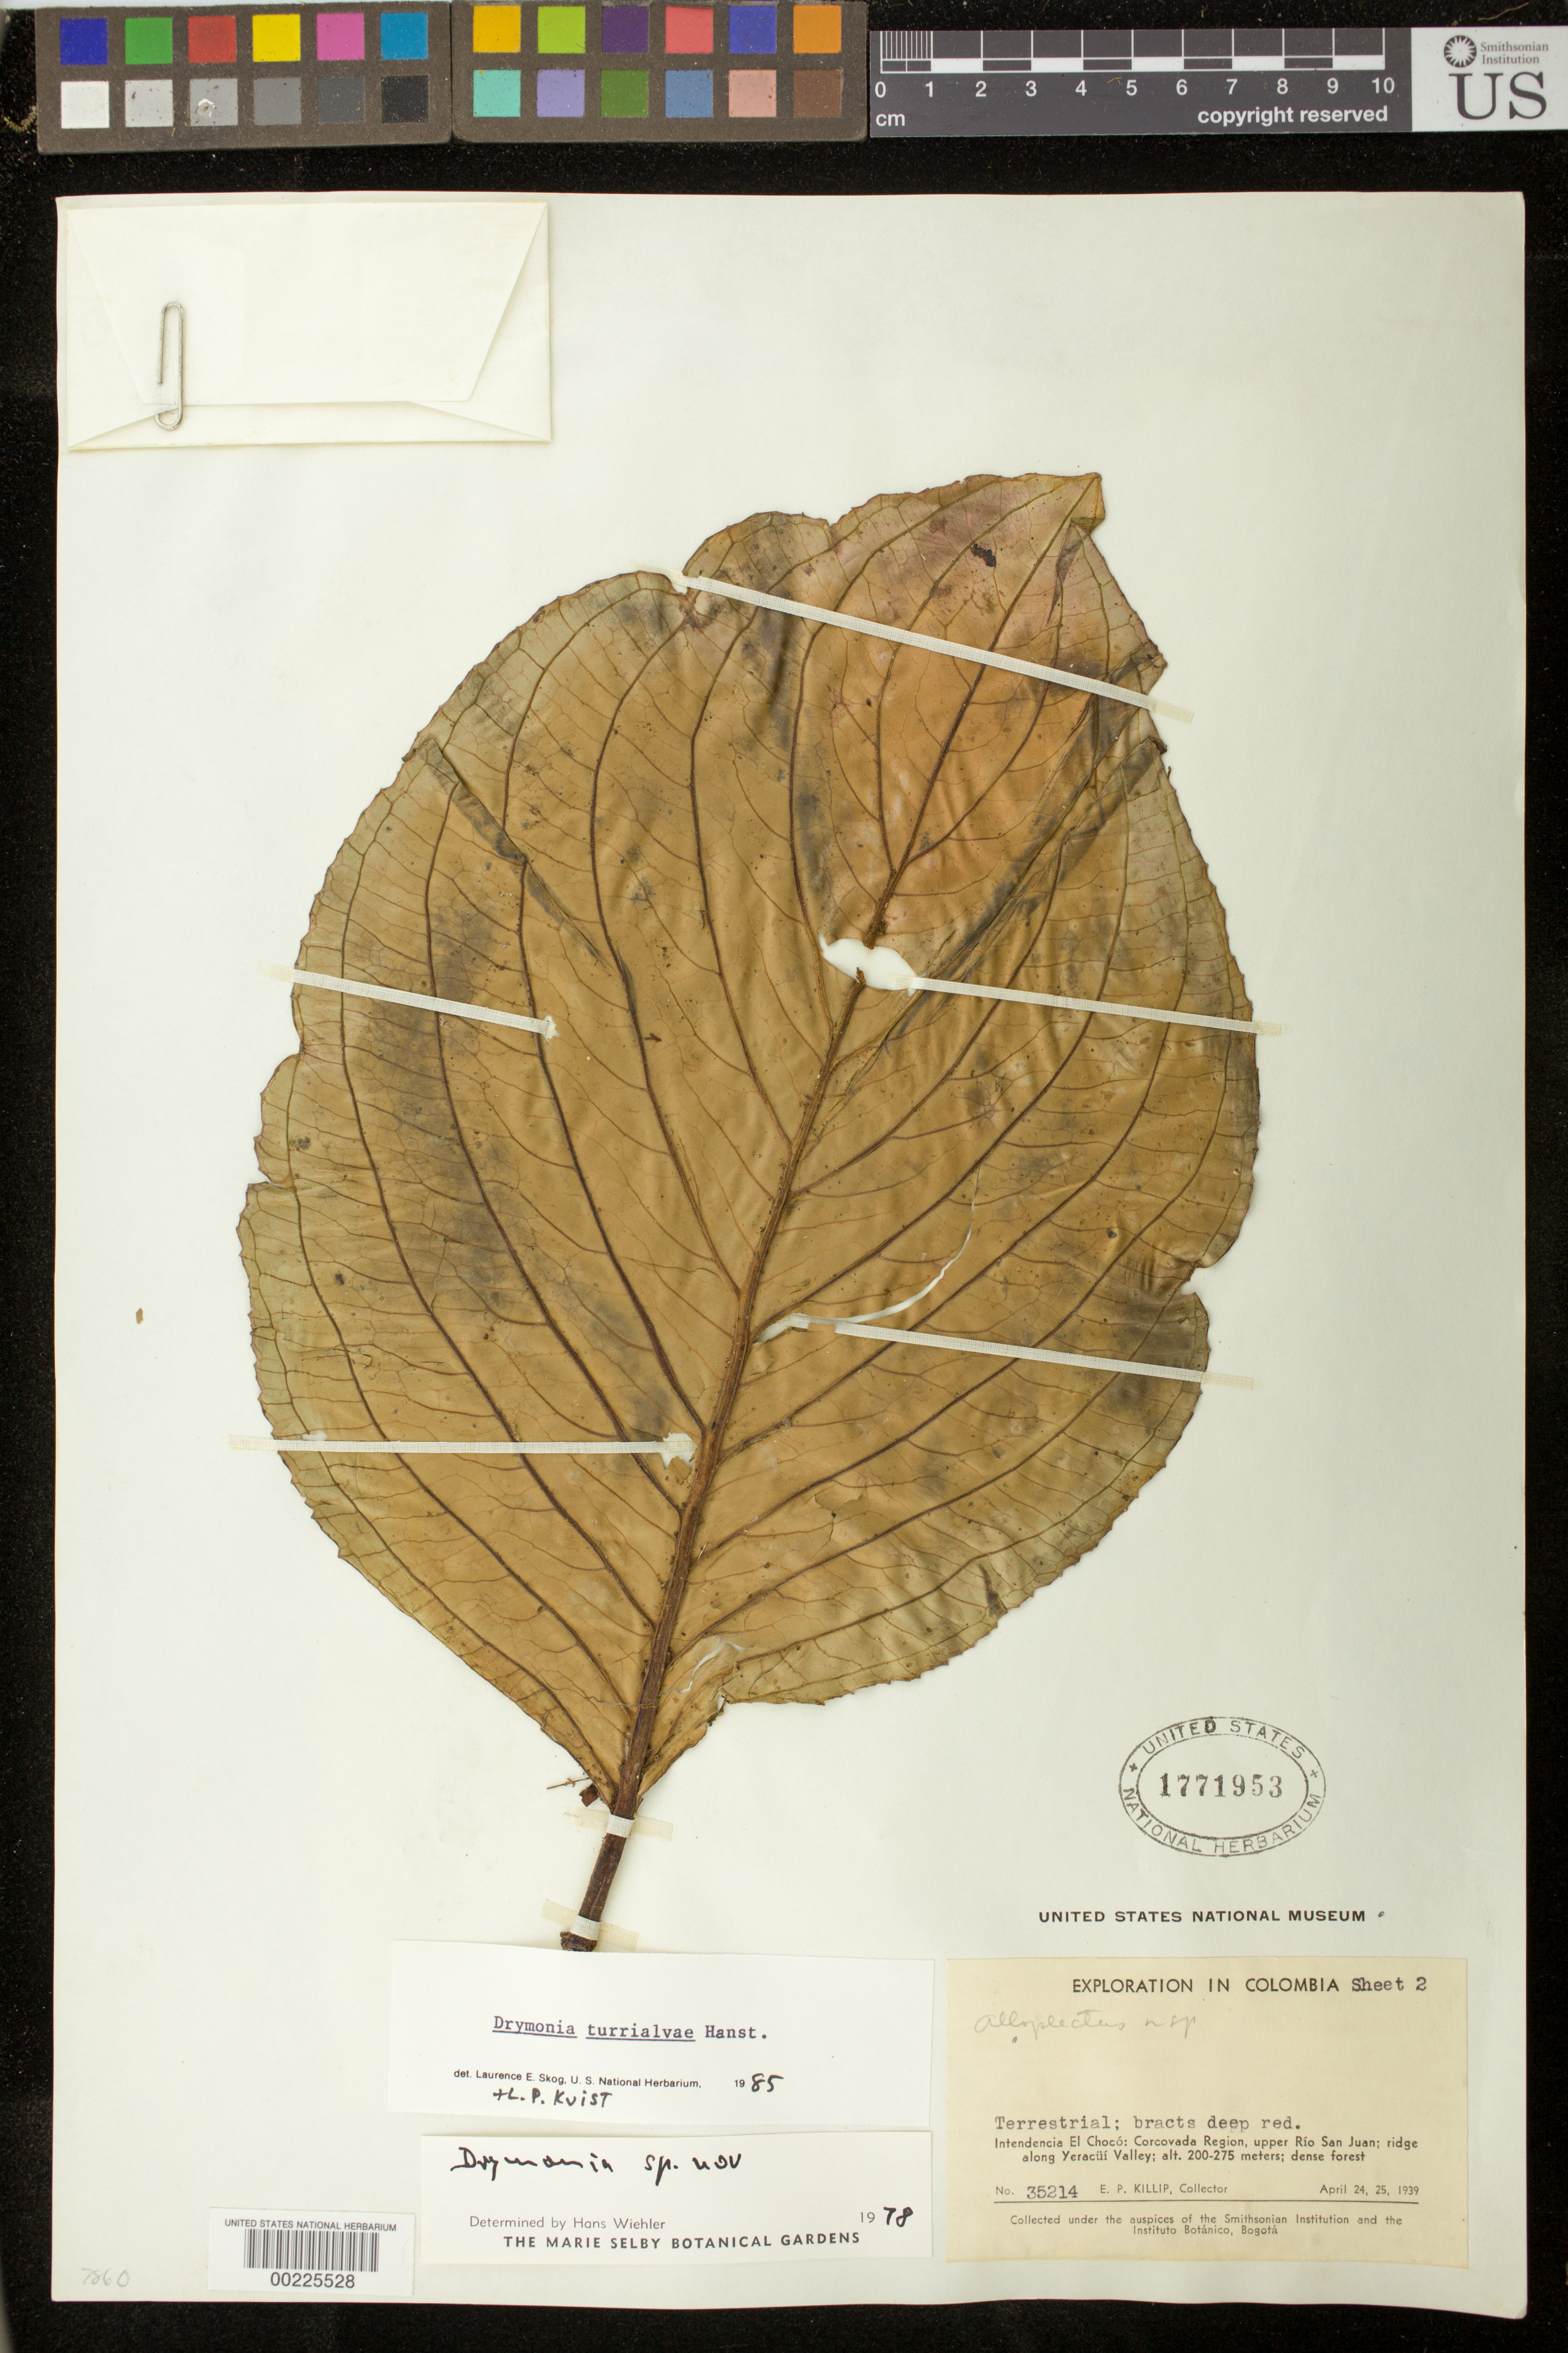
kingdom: Plantae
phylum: Tracheophyta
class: Magnoliopsida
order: Lamiales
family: Gesneriaceae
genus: Drymonia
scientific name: Drymonia turrialvae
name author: Hanst.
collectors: E. P. Killip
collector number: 35214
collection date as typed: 24-25 Apr 1939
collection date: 1939-04-24/1939-04-25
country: Colombia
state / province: Chocó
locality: Corcovada Region, upper Río San Juan; ridge along Yeracúí Valley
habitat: Dense forest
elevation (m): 200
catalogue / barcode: US 1771953